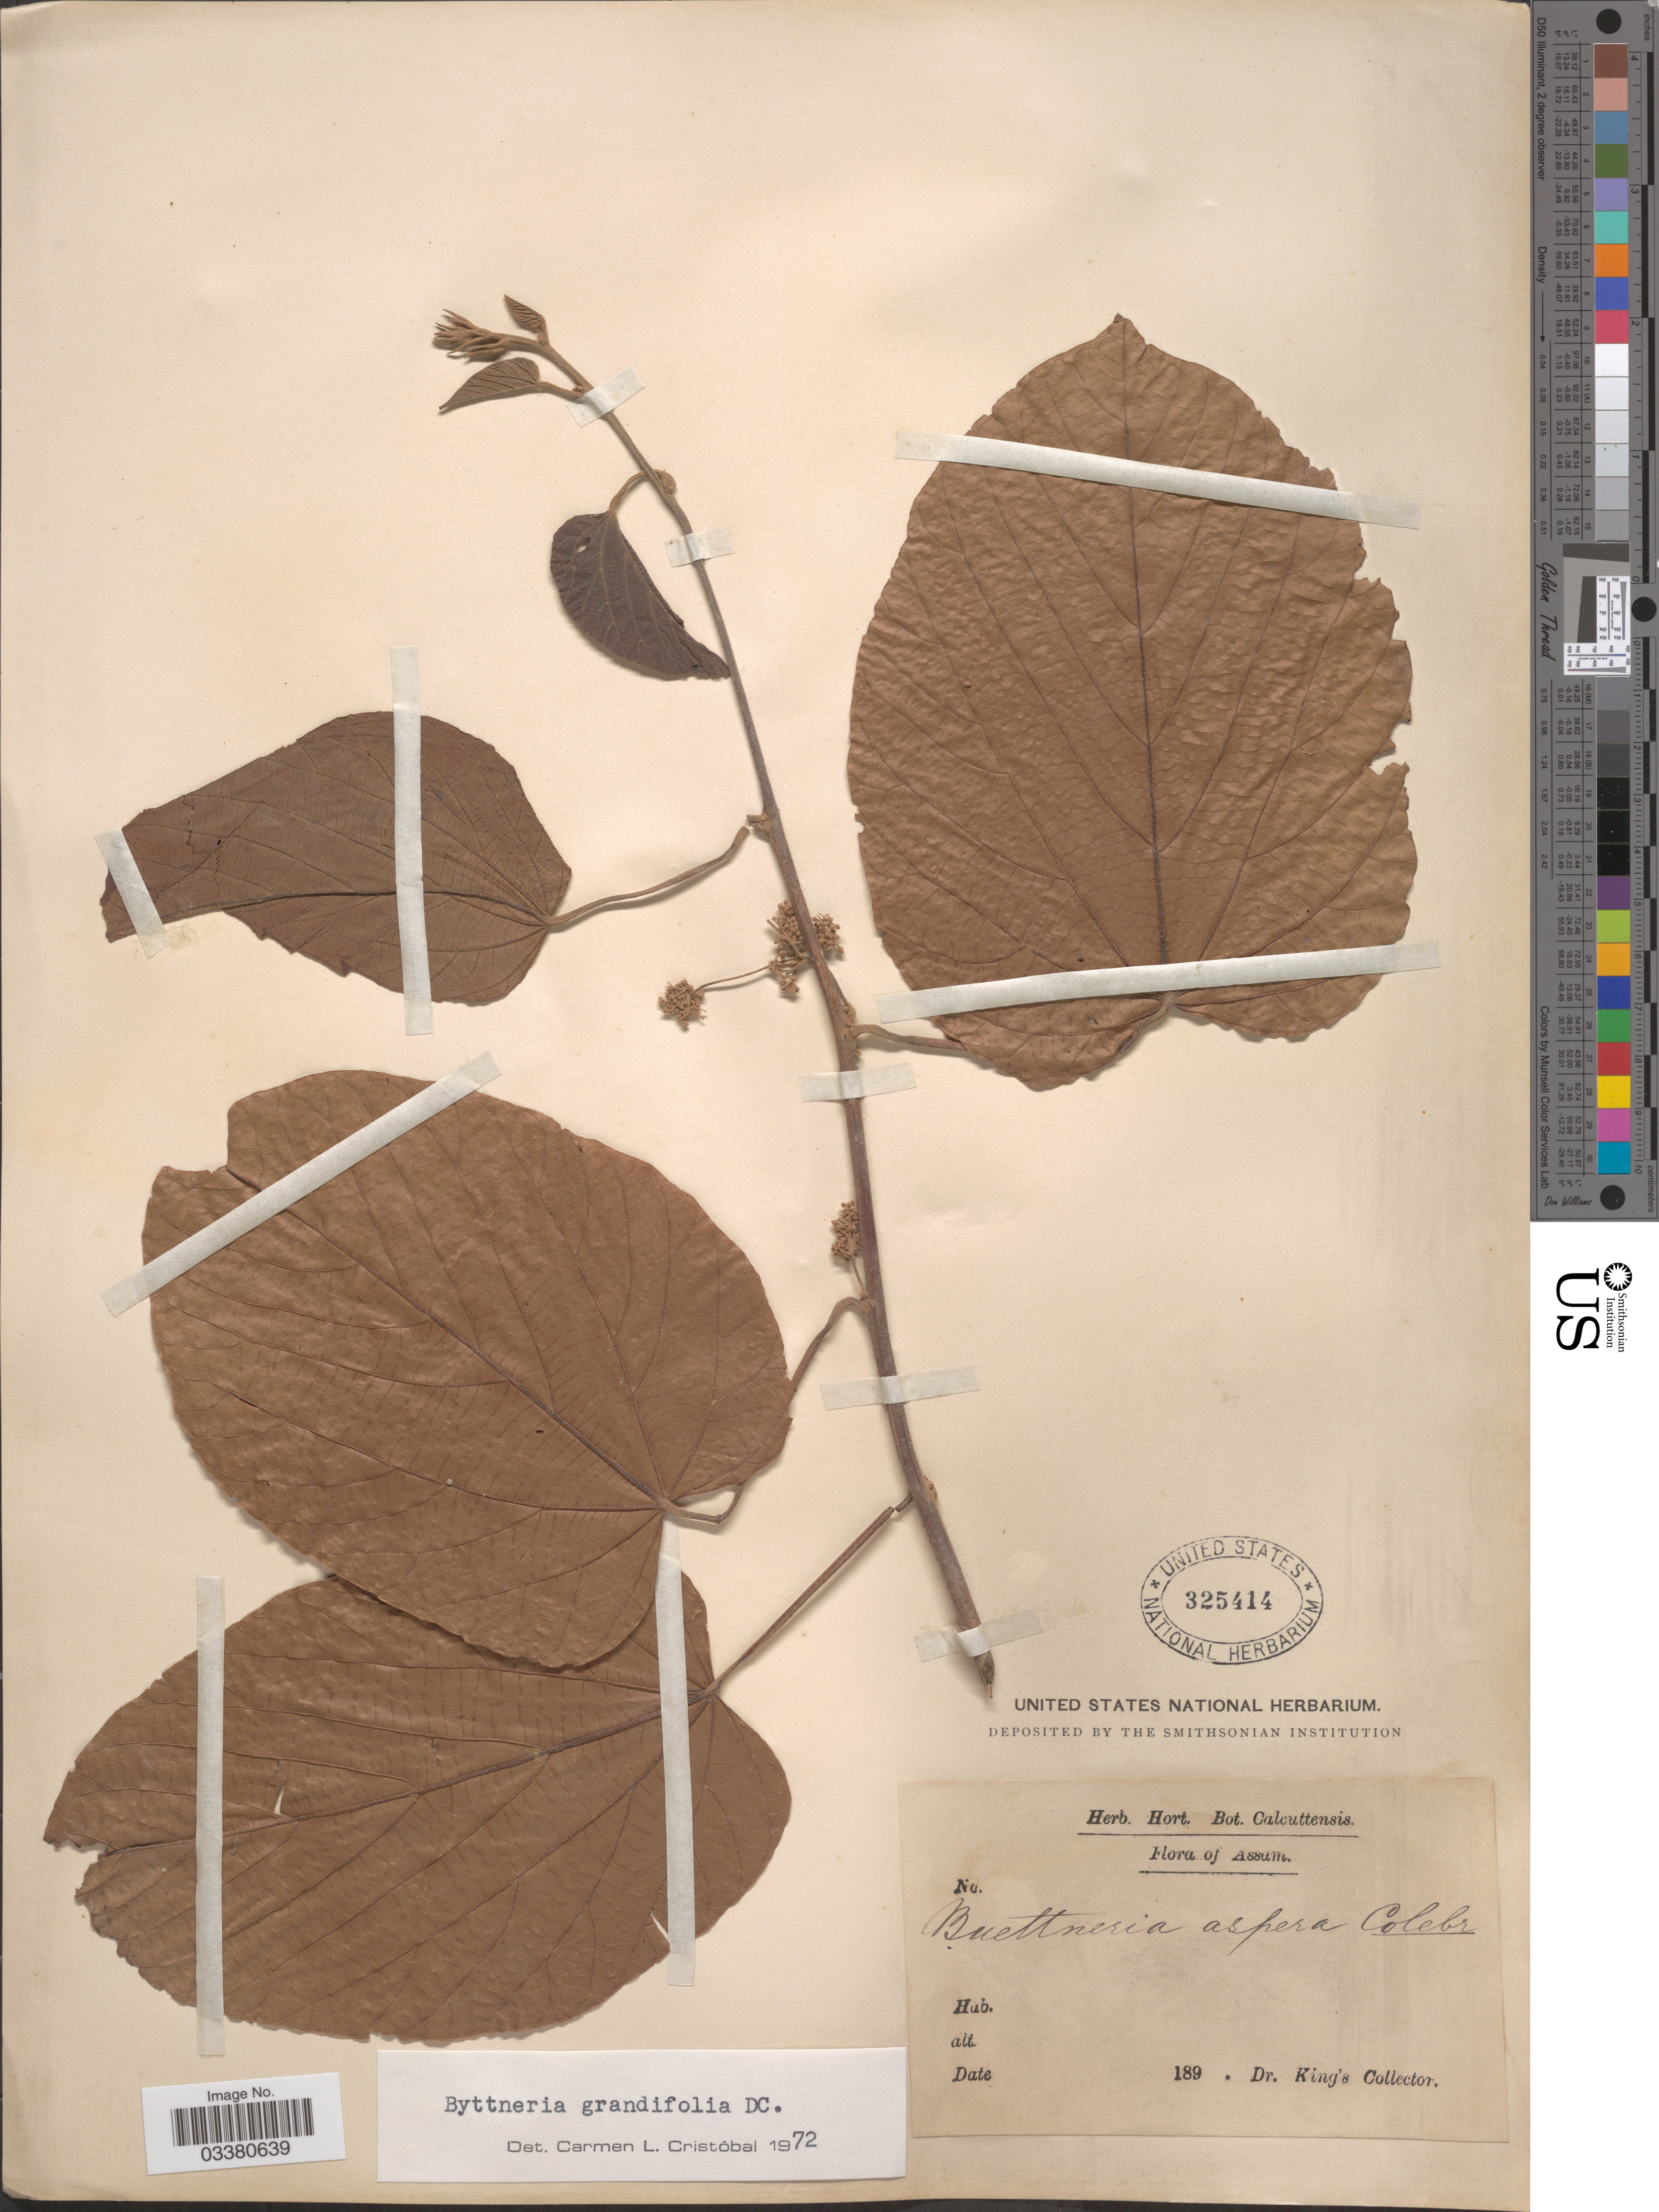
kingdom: Plantae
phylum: Tracheophyta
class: Magnoliopsida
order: Malvales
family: Malvaceae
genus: Byttneria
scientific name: Byttneria grandifolia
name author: DC.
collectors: Dr. King's collector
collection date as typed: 189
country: India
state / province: Assam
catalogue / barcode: US 325414